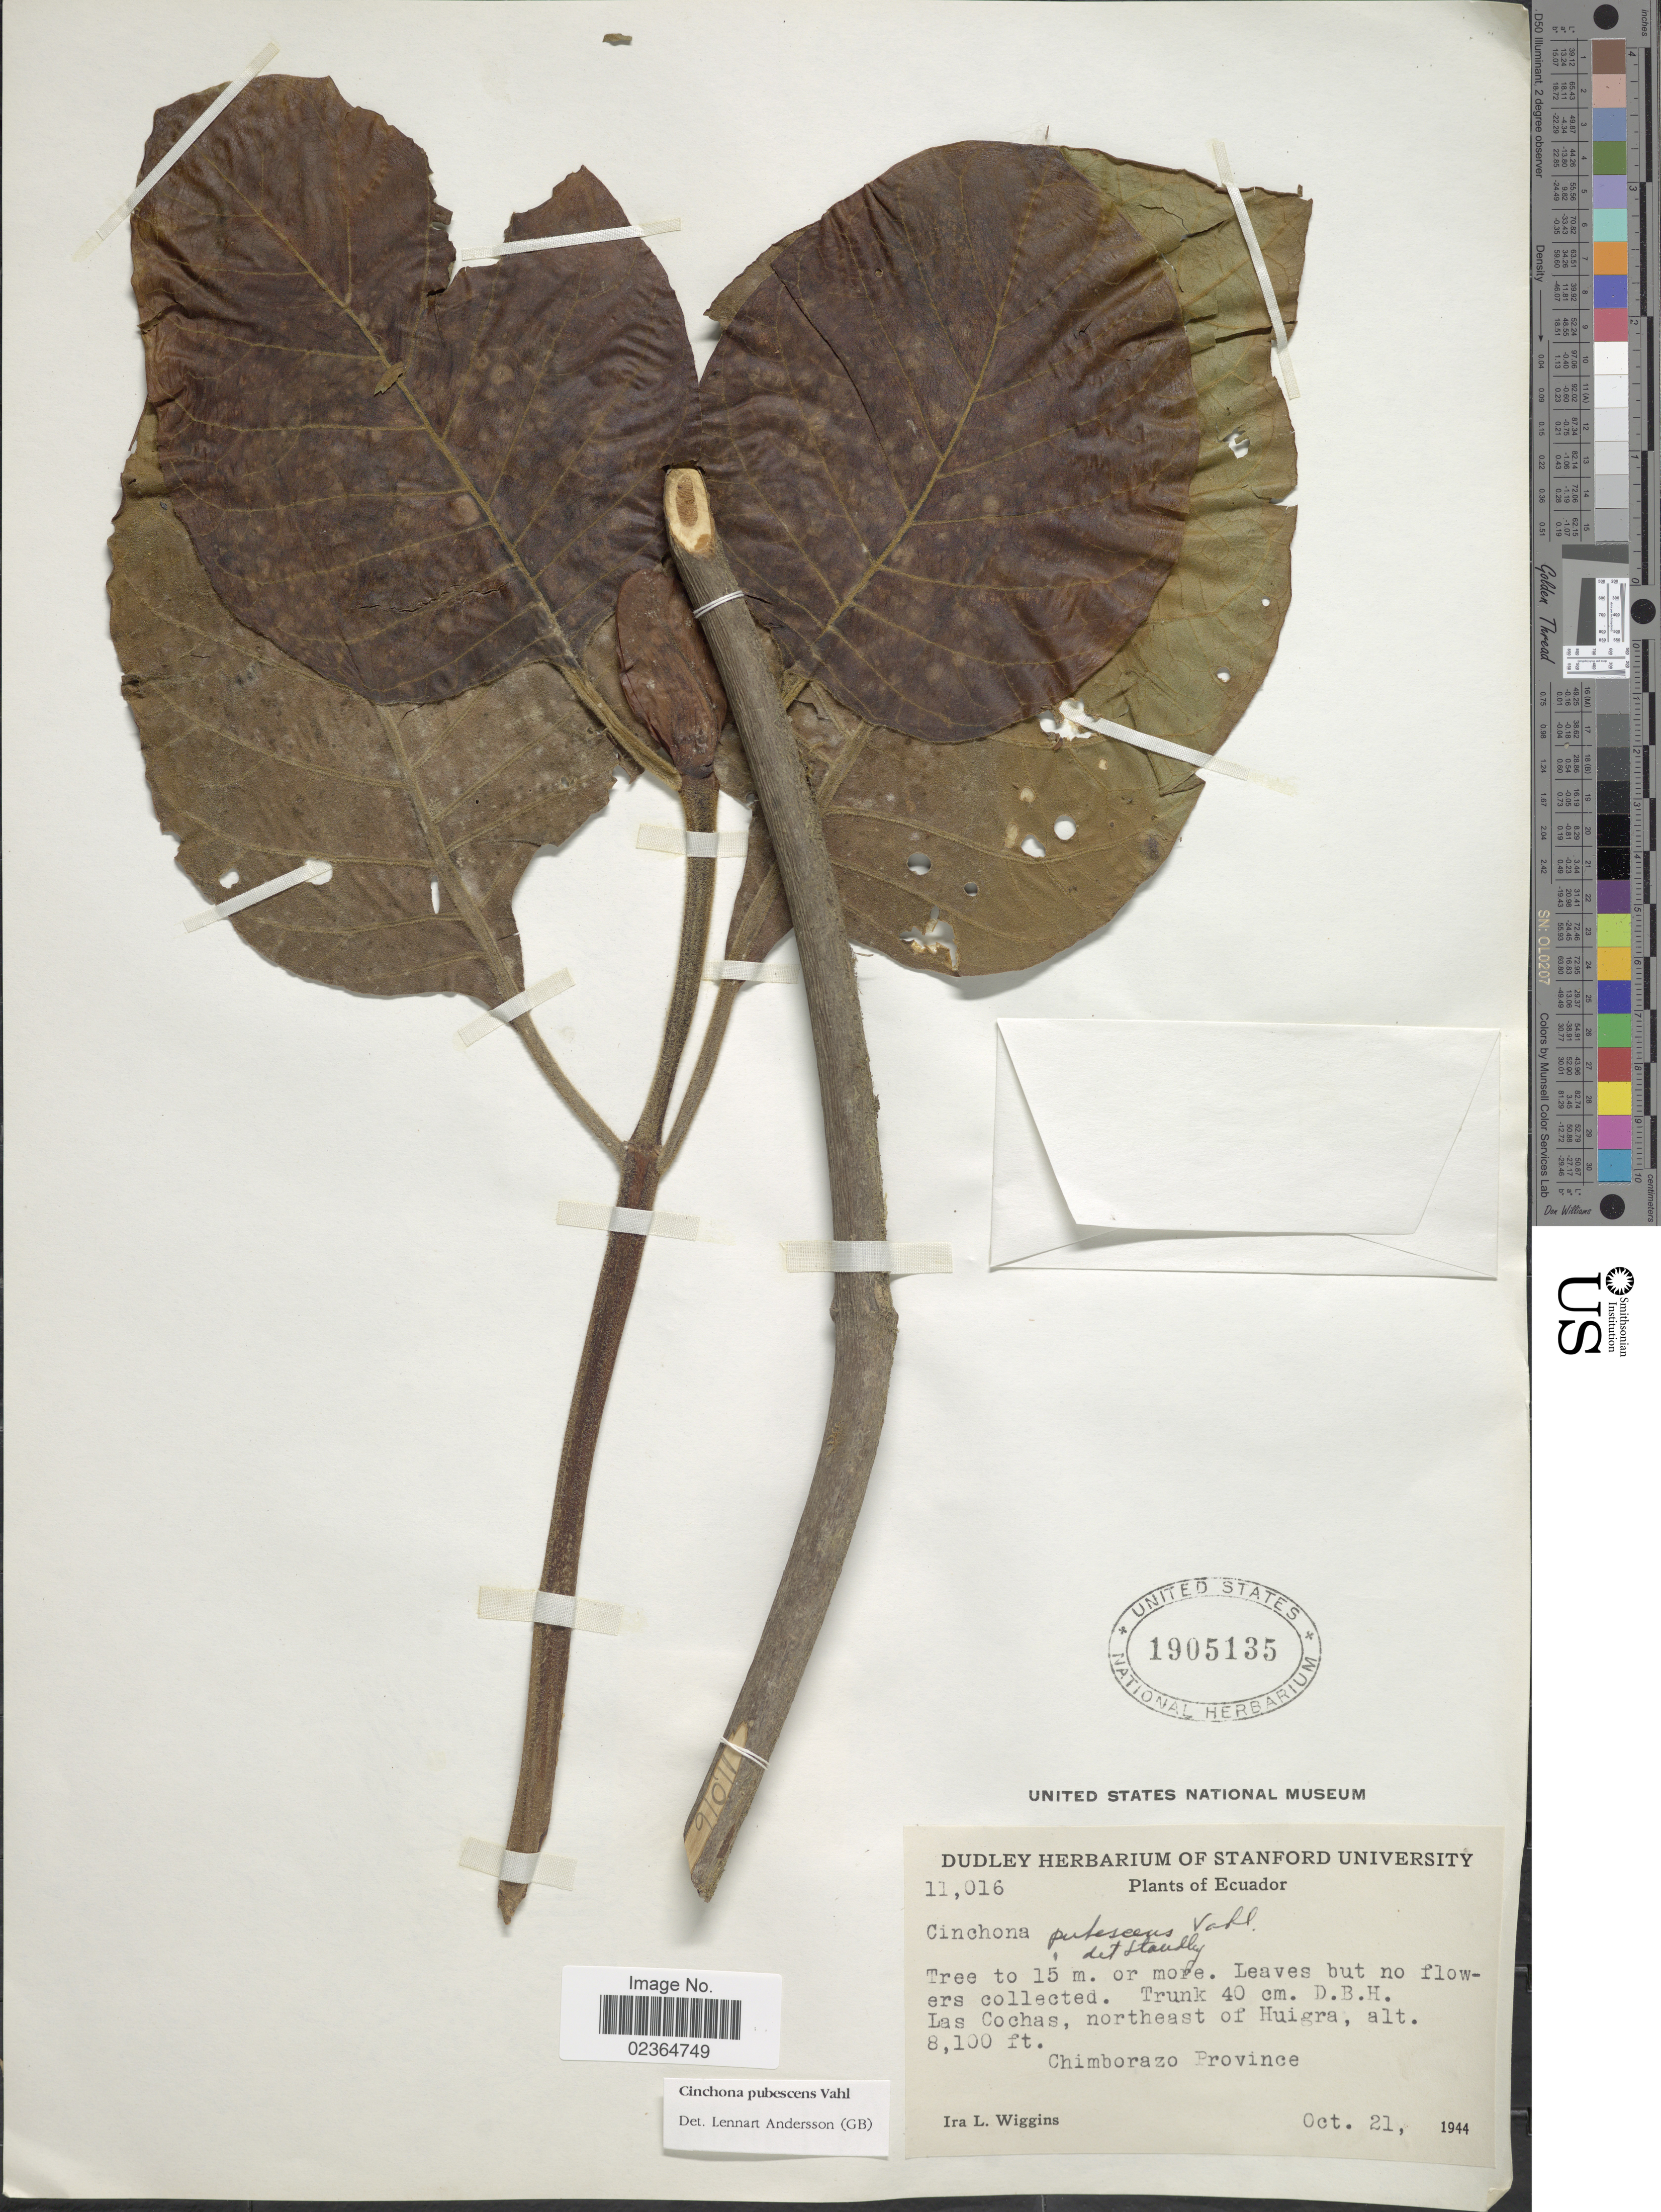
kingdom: Plantae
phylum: Tracheophyta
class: Magnoliopsida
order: Gentianales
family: Rubiaceae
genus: Cinchona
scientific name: Cinchona pubescens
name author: Vahl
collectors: I. L. Wiggins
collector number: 11016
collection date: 1944-10-21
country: Ecuador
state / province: Chimborazo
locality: Las Cochas, northeast of Huigra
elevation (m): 2469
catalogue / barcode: US 1905135